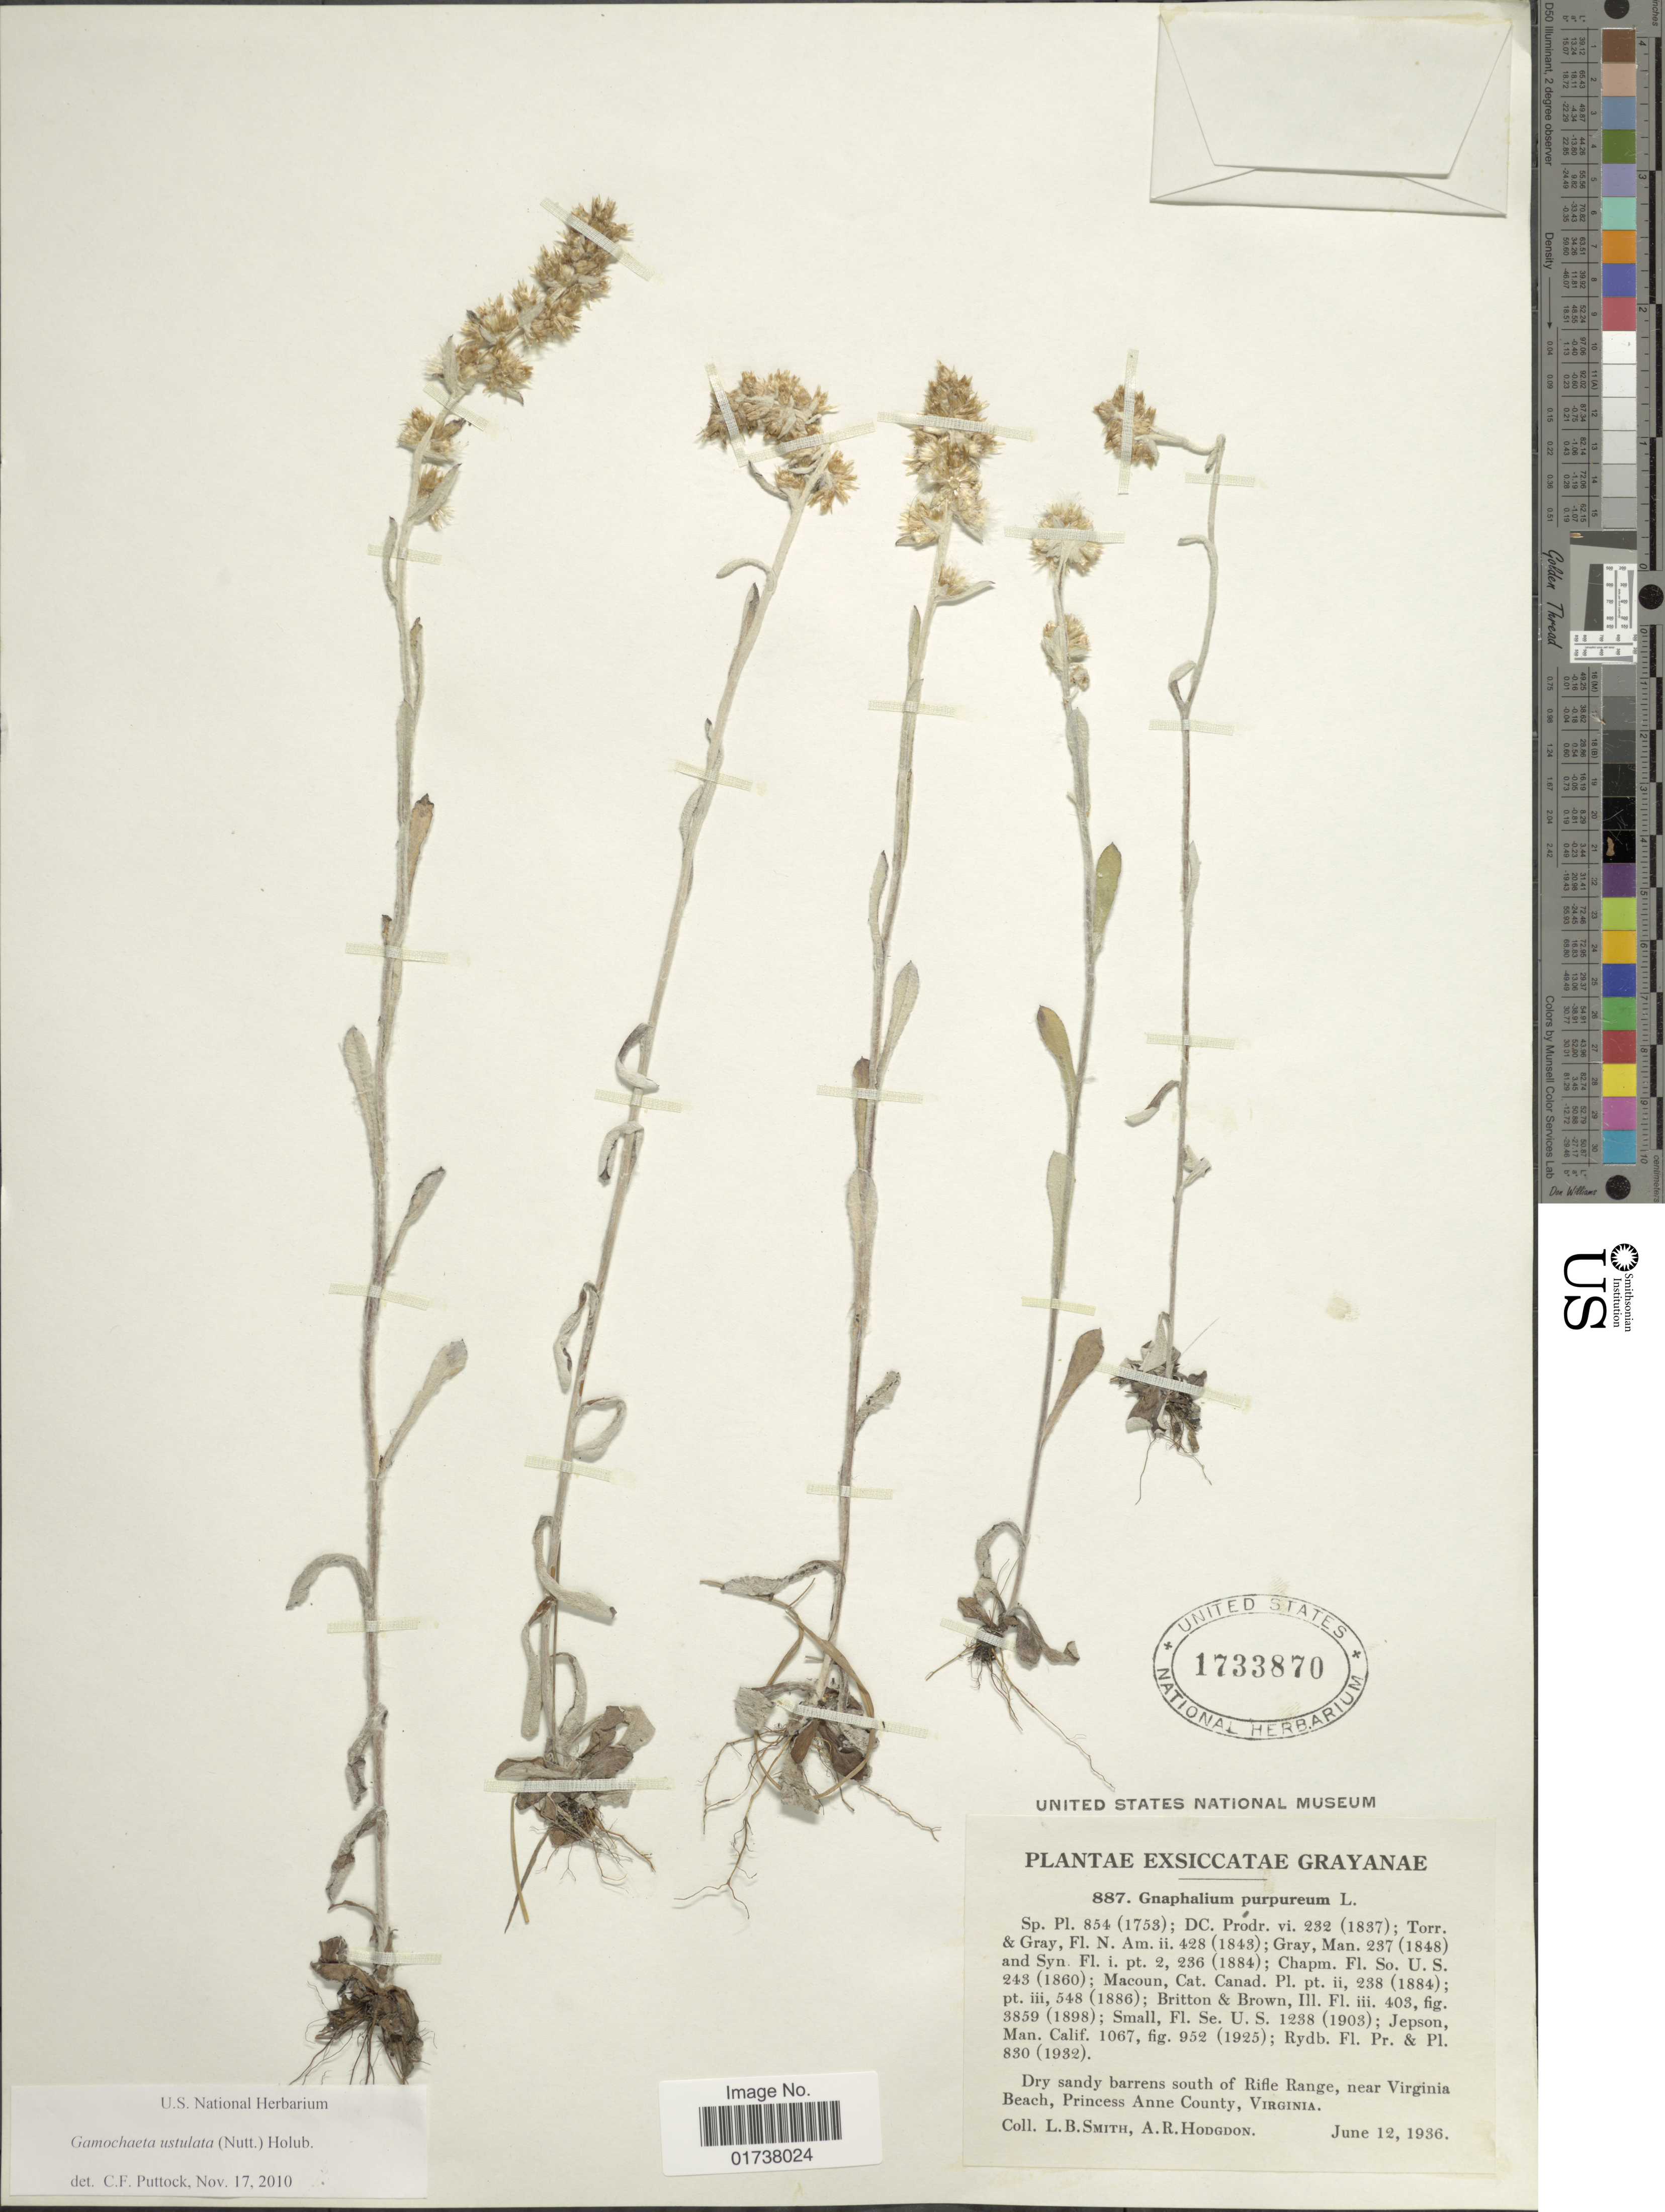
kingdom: Plantae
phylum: Tracheophyta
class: Magnoliopsida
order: Asterales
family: Asteraceae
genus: Gamochaeta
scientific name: Gamochaeta ustulata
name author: (Nutt.) Holub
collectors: L. Smith & A. R. Hodgdon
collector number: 887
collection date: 1936-06-12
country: United States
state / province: Virginia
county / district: City of Virginia Beach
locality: Dry sandy barrens south of Rifle Range, near Virginia Beach, Princess Anne County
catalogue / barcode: US 1733870